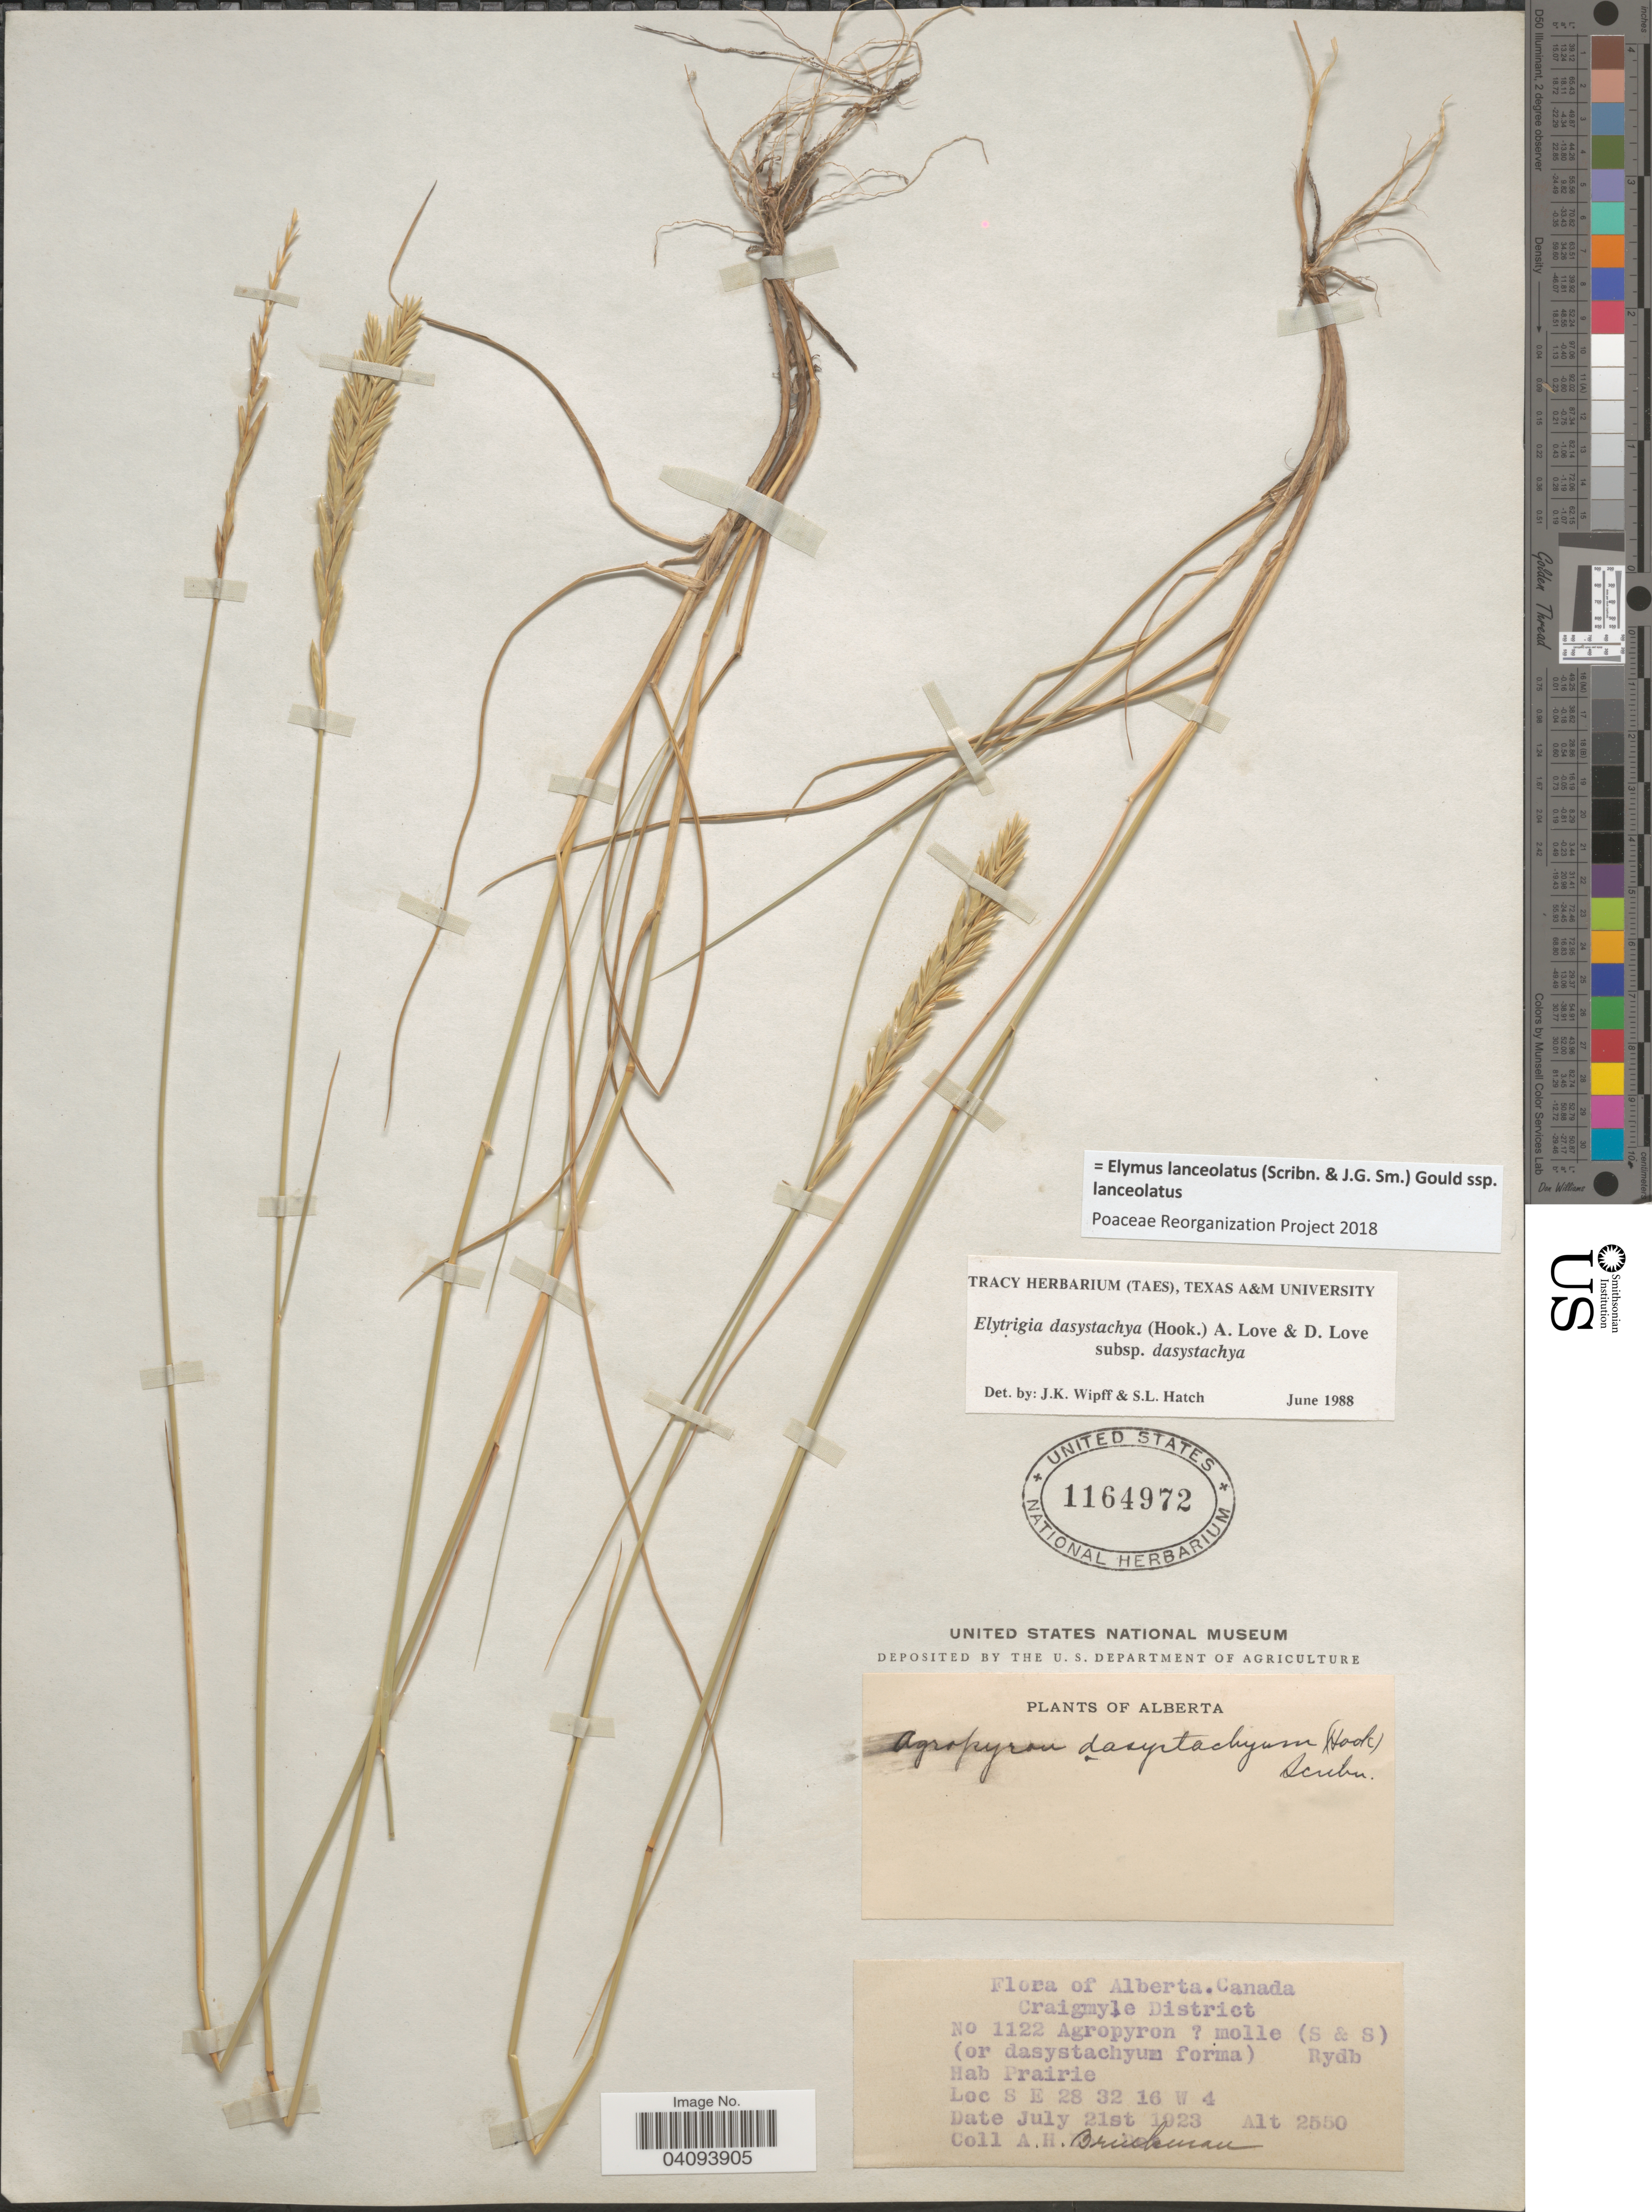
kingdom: Plantae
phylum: Tracheophyta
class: Liliopsida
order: Poales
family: Poaceae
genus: Elymus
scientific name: Elymus lanceolatus subsp. lanceolatus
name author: (Scribn. & J.G. Sm.) Gould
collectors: A. Brinkman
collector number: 1122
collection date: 1923-07-21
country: Canada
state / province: Alberta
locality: Craigmyle District. S E 28 32 16 W 4.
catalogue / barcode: US 1164972